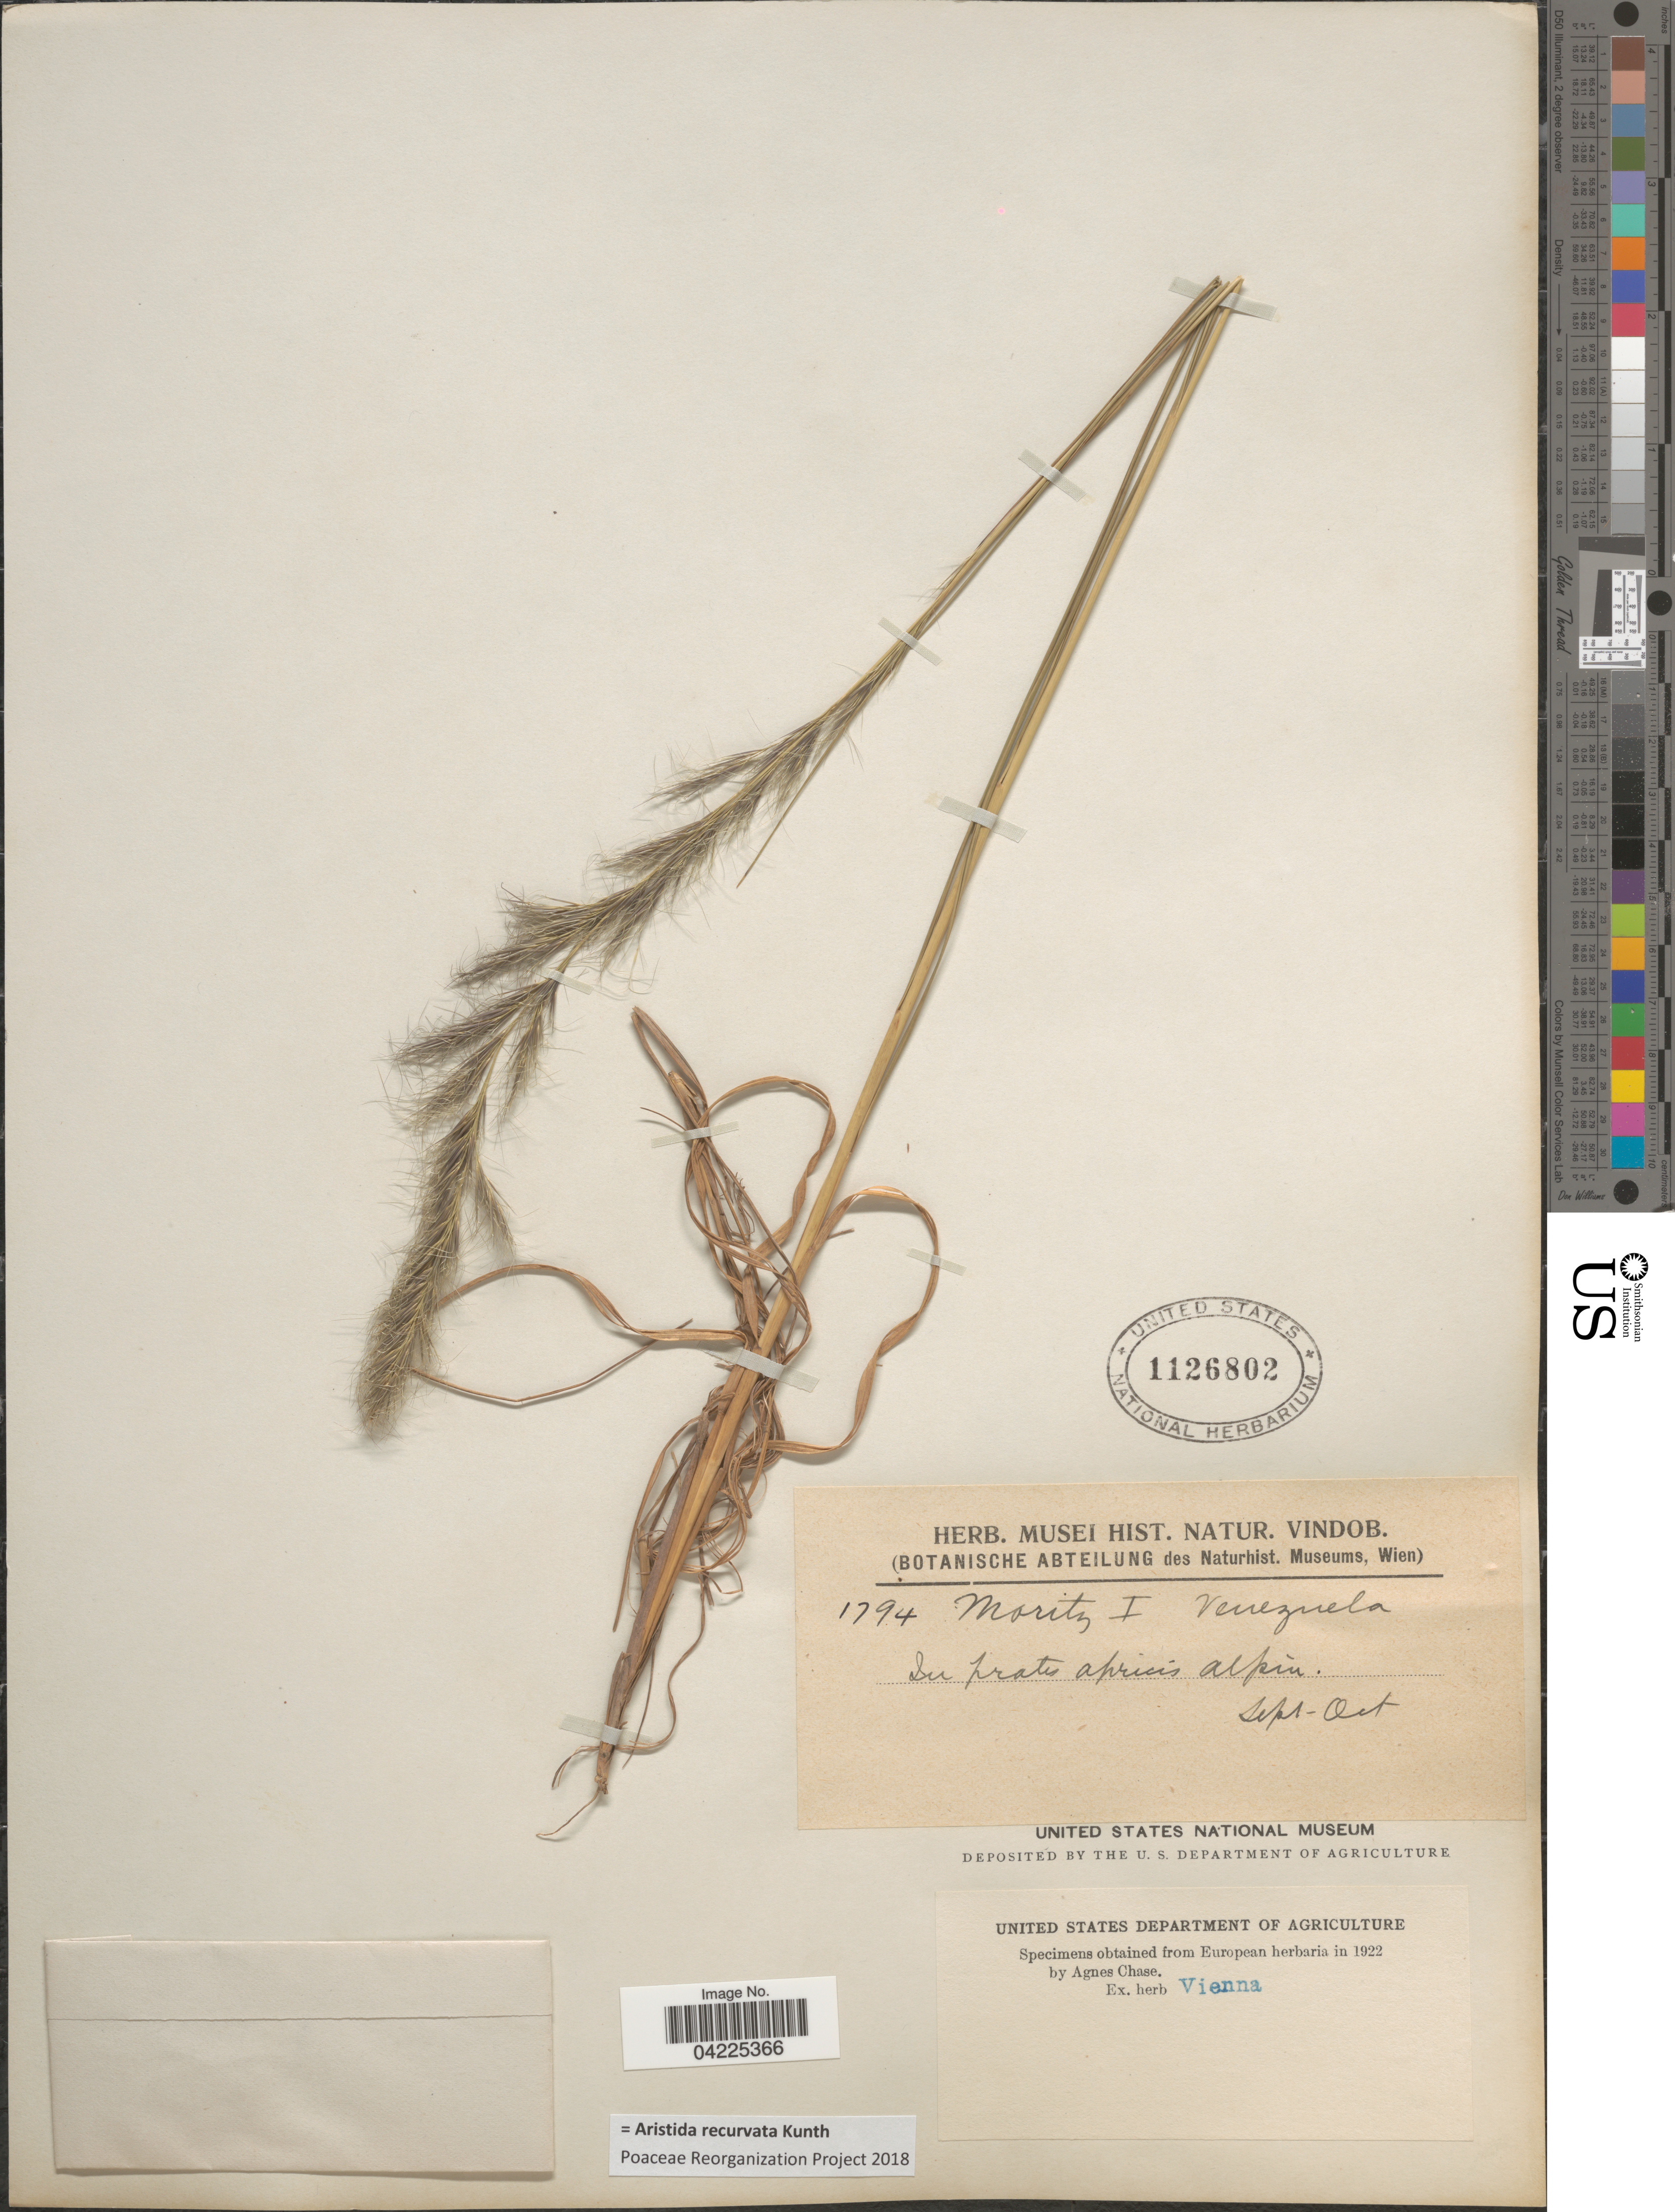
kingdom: Plantae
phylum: Tracheophyta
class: Liliopsida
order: Poales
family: Poaceae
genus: Aristida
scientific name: Aristida recurvata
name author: Kunth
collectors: Moritz, --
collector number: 1794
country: Venezuela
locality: In pratis apricis alpin.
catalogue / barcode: US 1126802